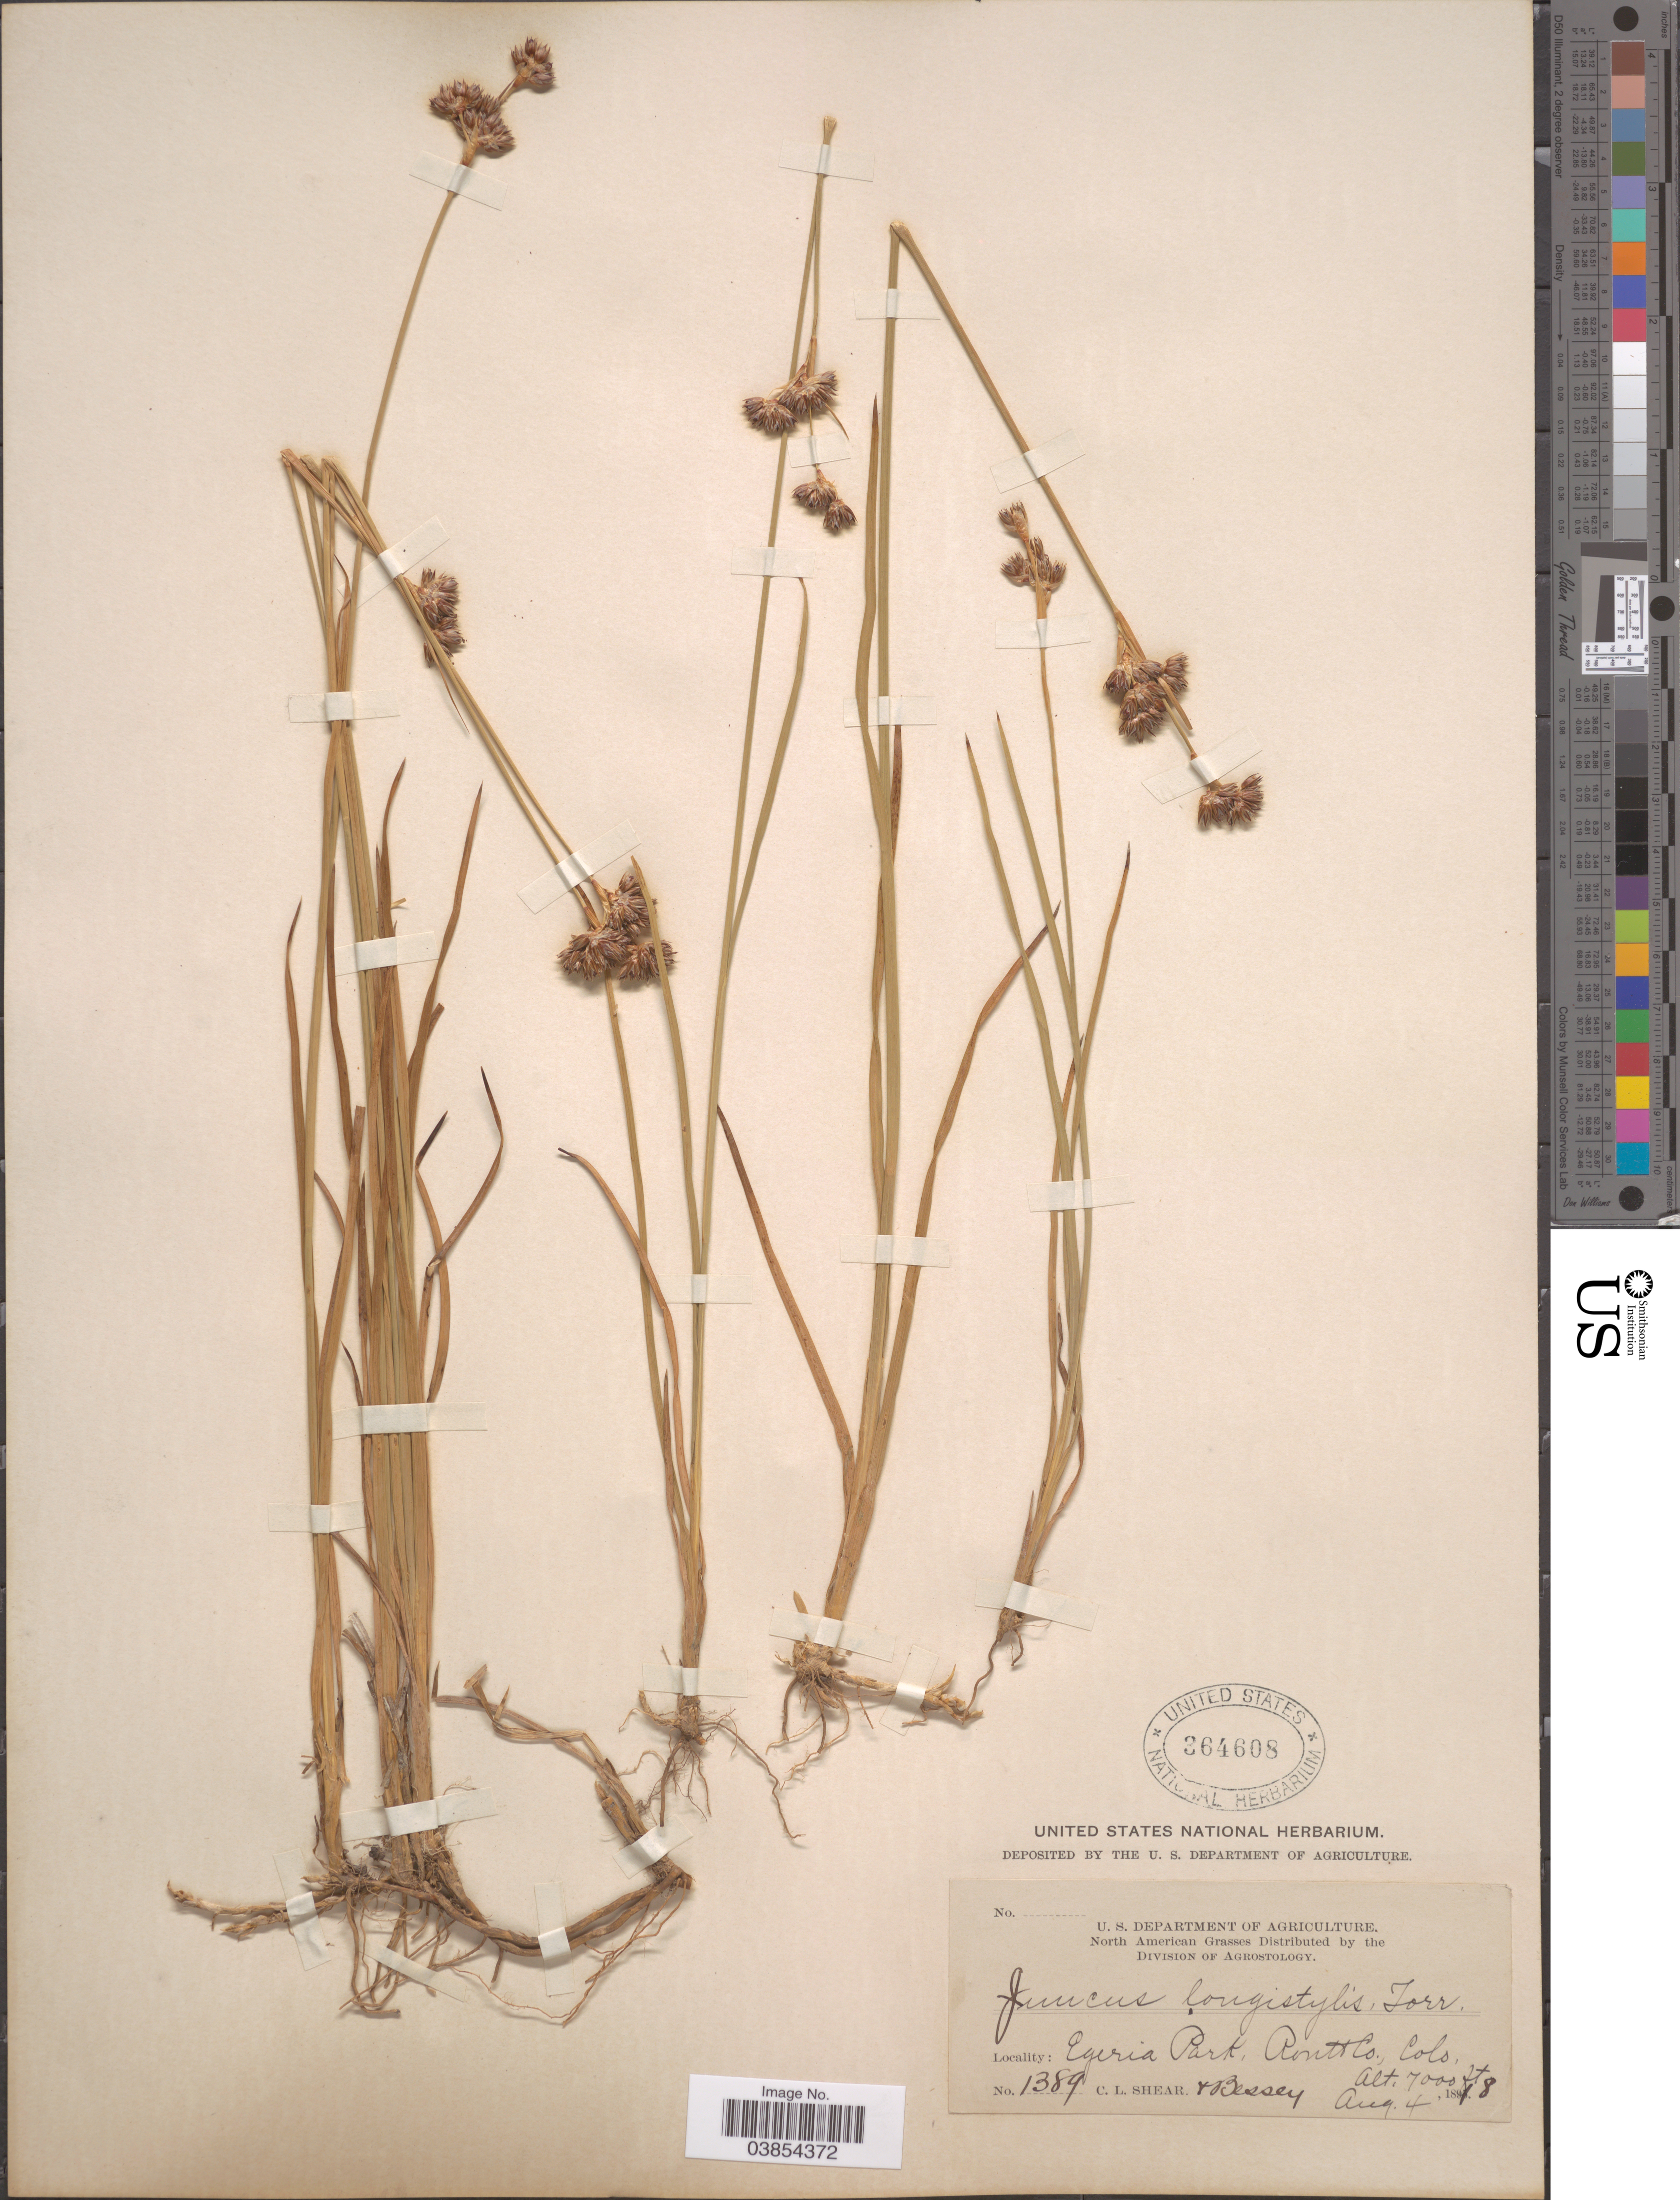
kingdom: Plantae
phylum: Tracheophyta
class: Liliopsida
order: Poales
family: Juncaceae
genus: Juncus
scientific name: Juncus longistylis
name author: Torr.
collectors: C. L. Shear & -. Bessey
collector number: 1389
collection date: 1898-08-04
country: United States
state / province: Colorado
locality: Egeria Park. Routt Co.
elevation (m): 2134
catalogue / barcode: US 364608